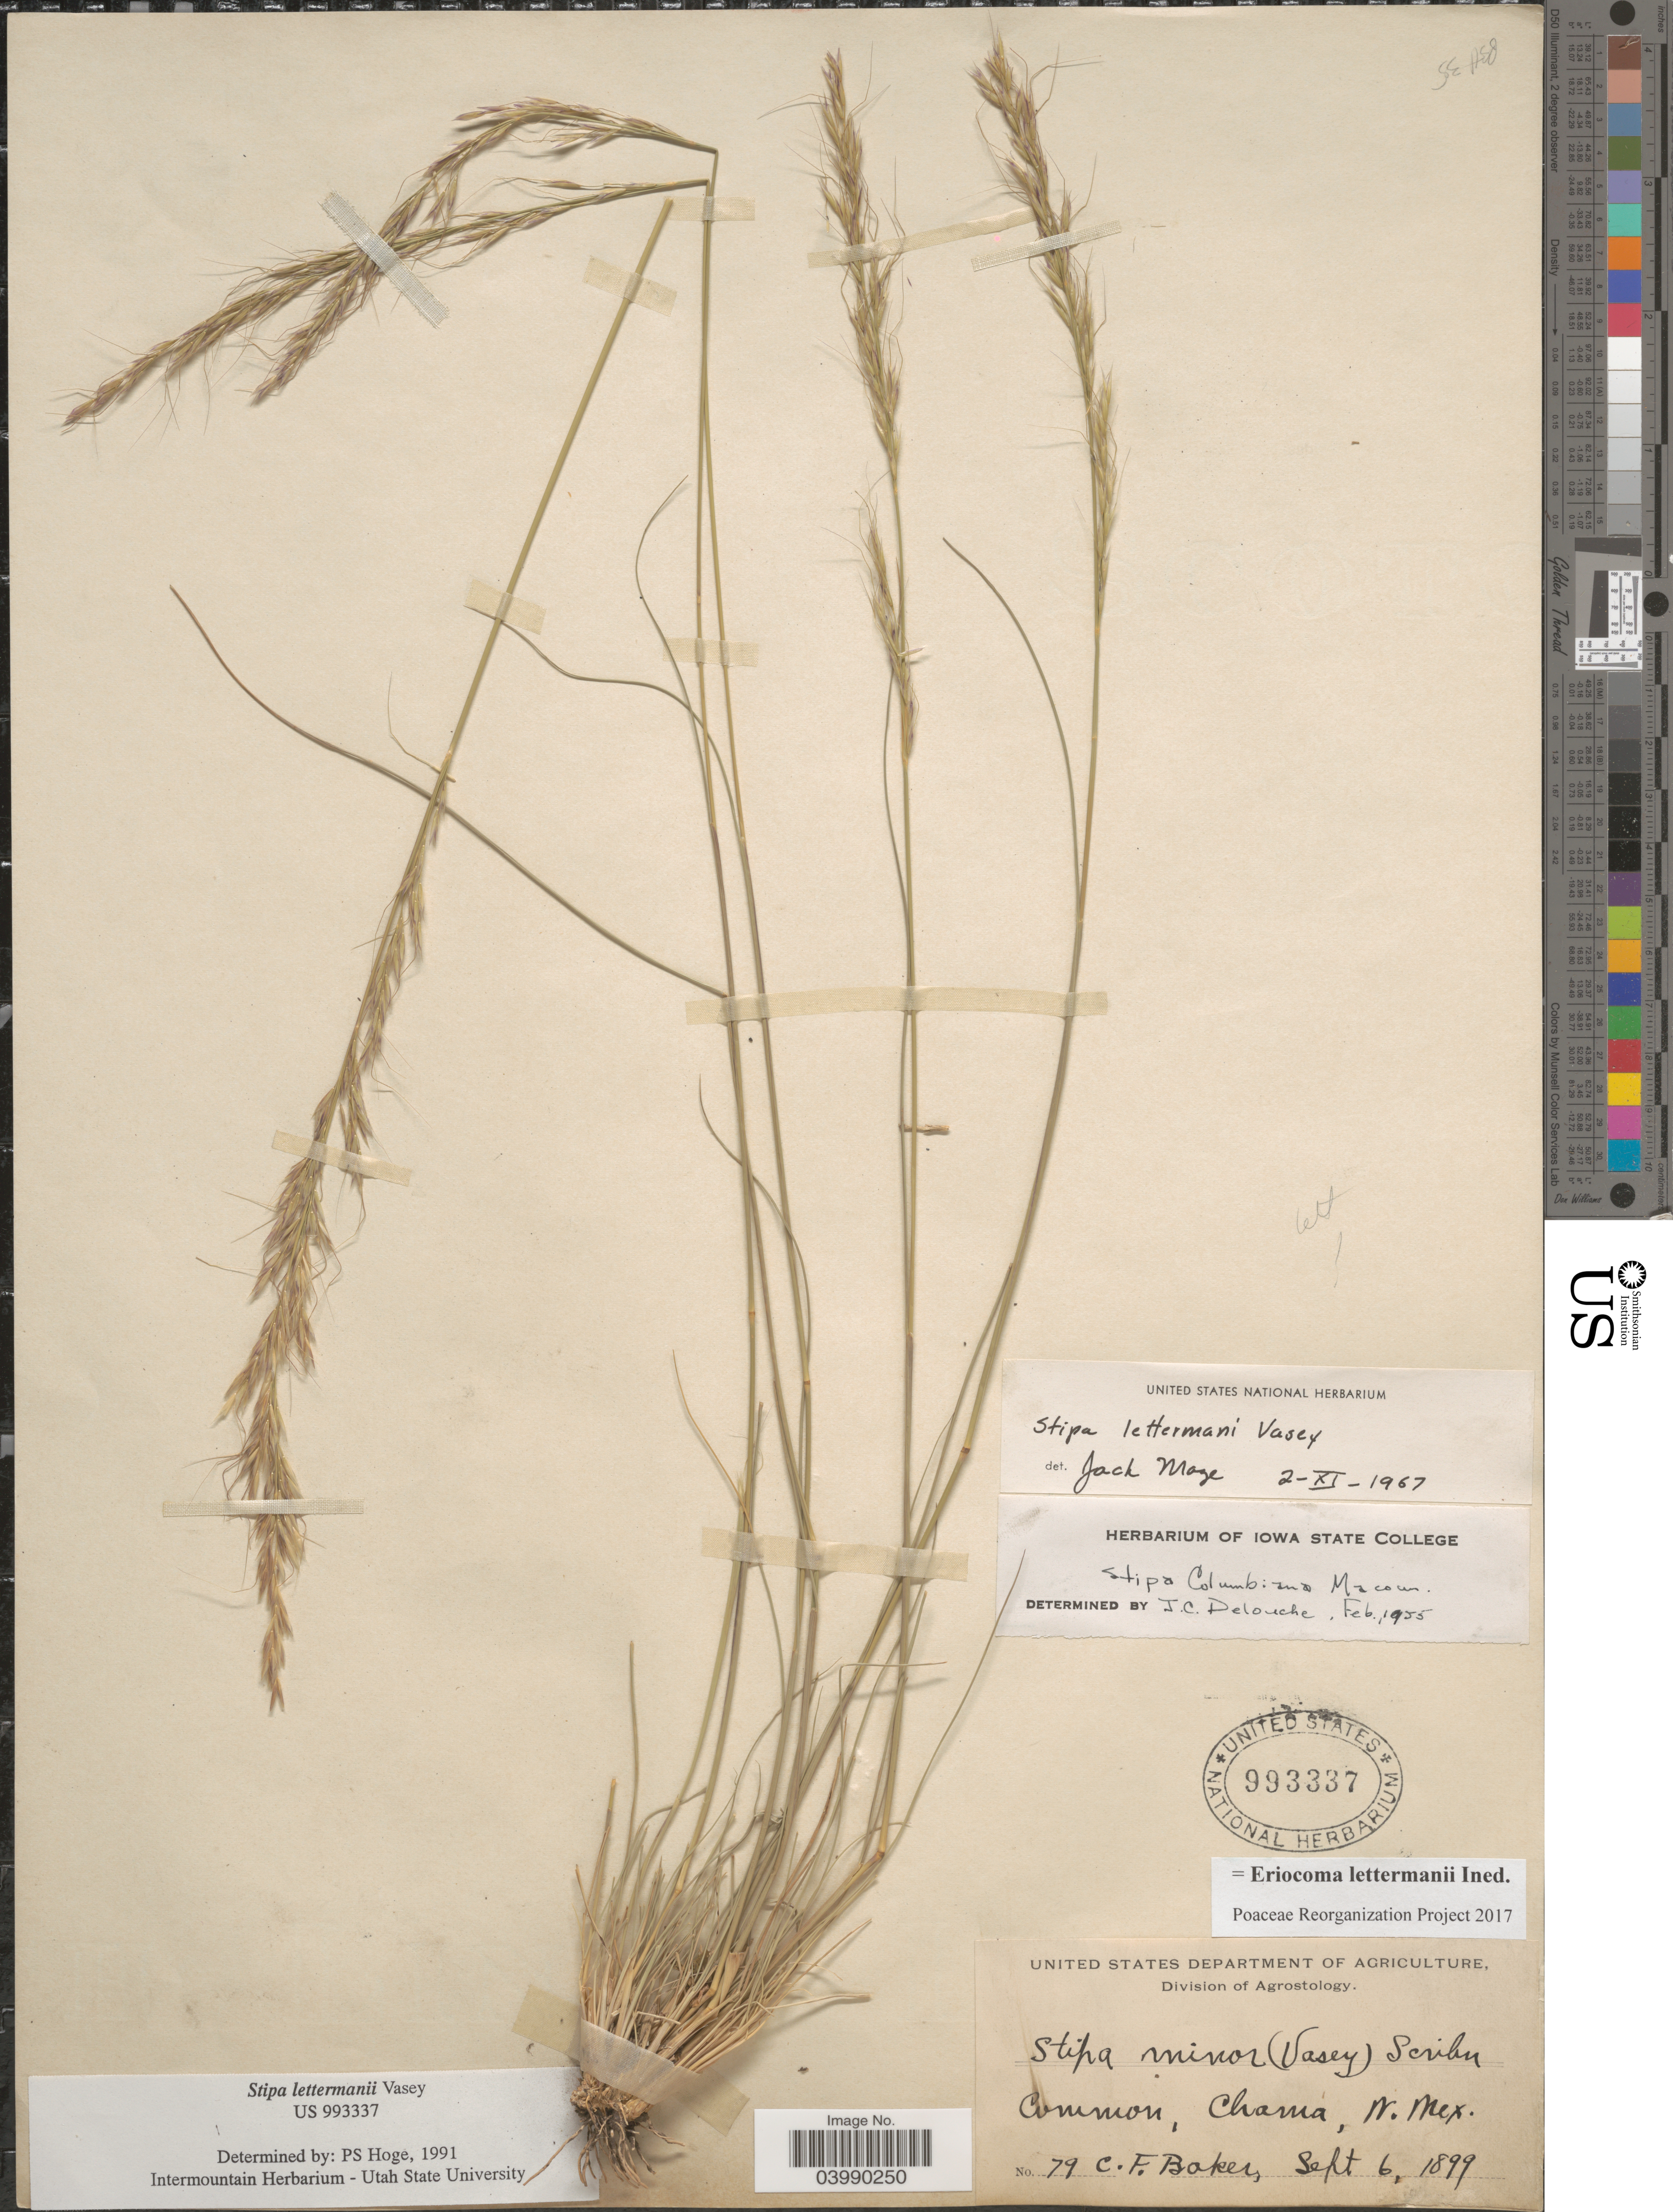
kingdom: Plantae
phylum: Tracheophyta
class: Liliopsida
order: Poales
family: Poaceae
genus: Eriocoma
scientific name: Eriocoma lettermanii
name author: (Vasey) Romasch.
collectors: C. F. Baker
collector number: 79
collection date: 1899-09-06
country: United States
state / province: New Mexico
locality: Chama, N. Mex.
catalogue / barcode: US 993337